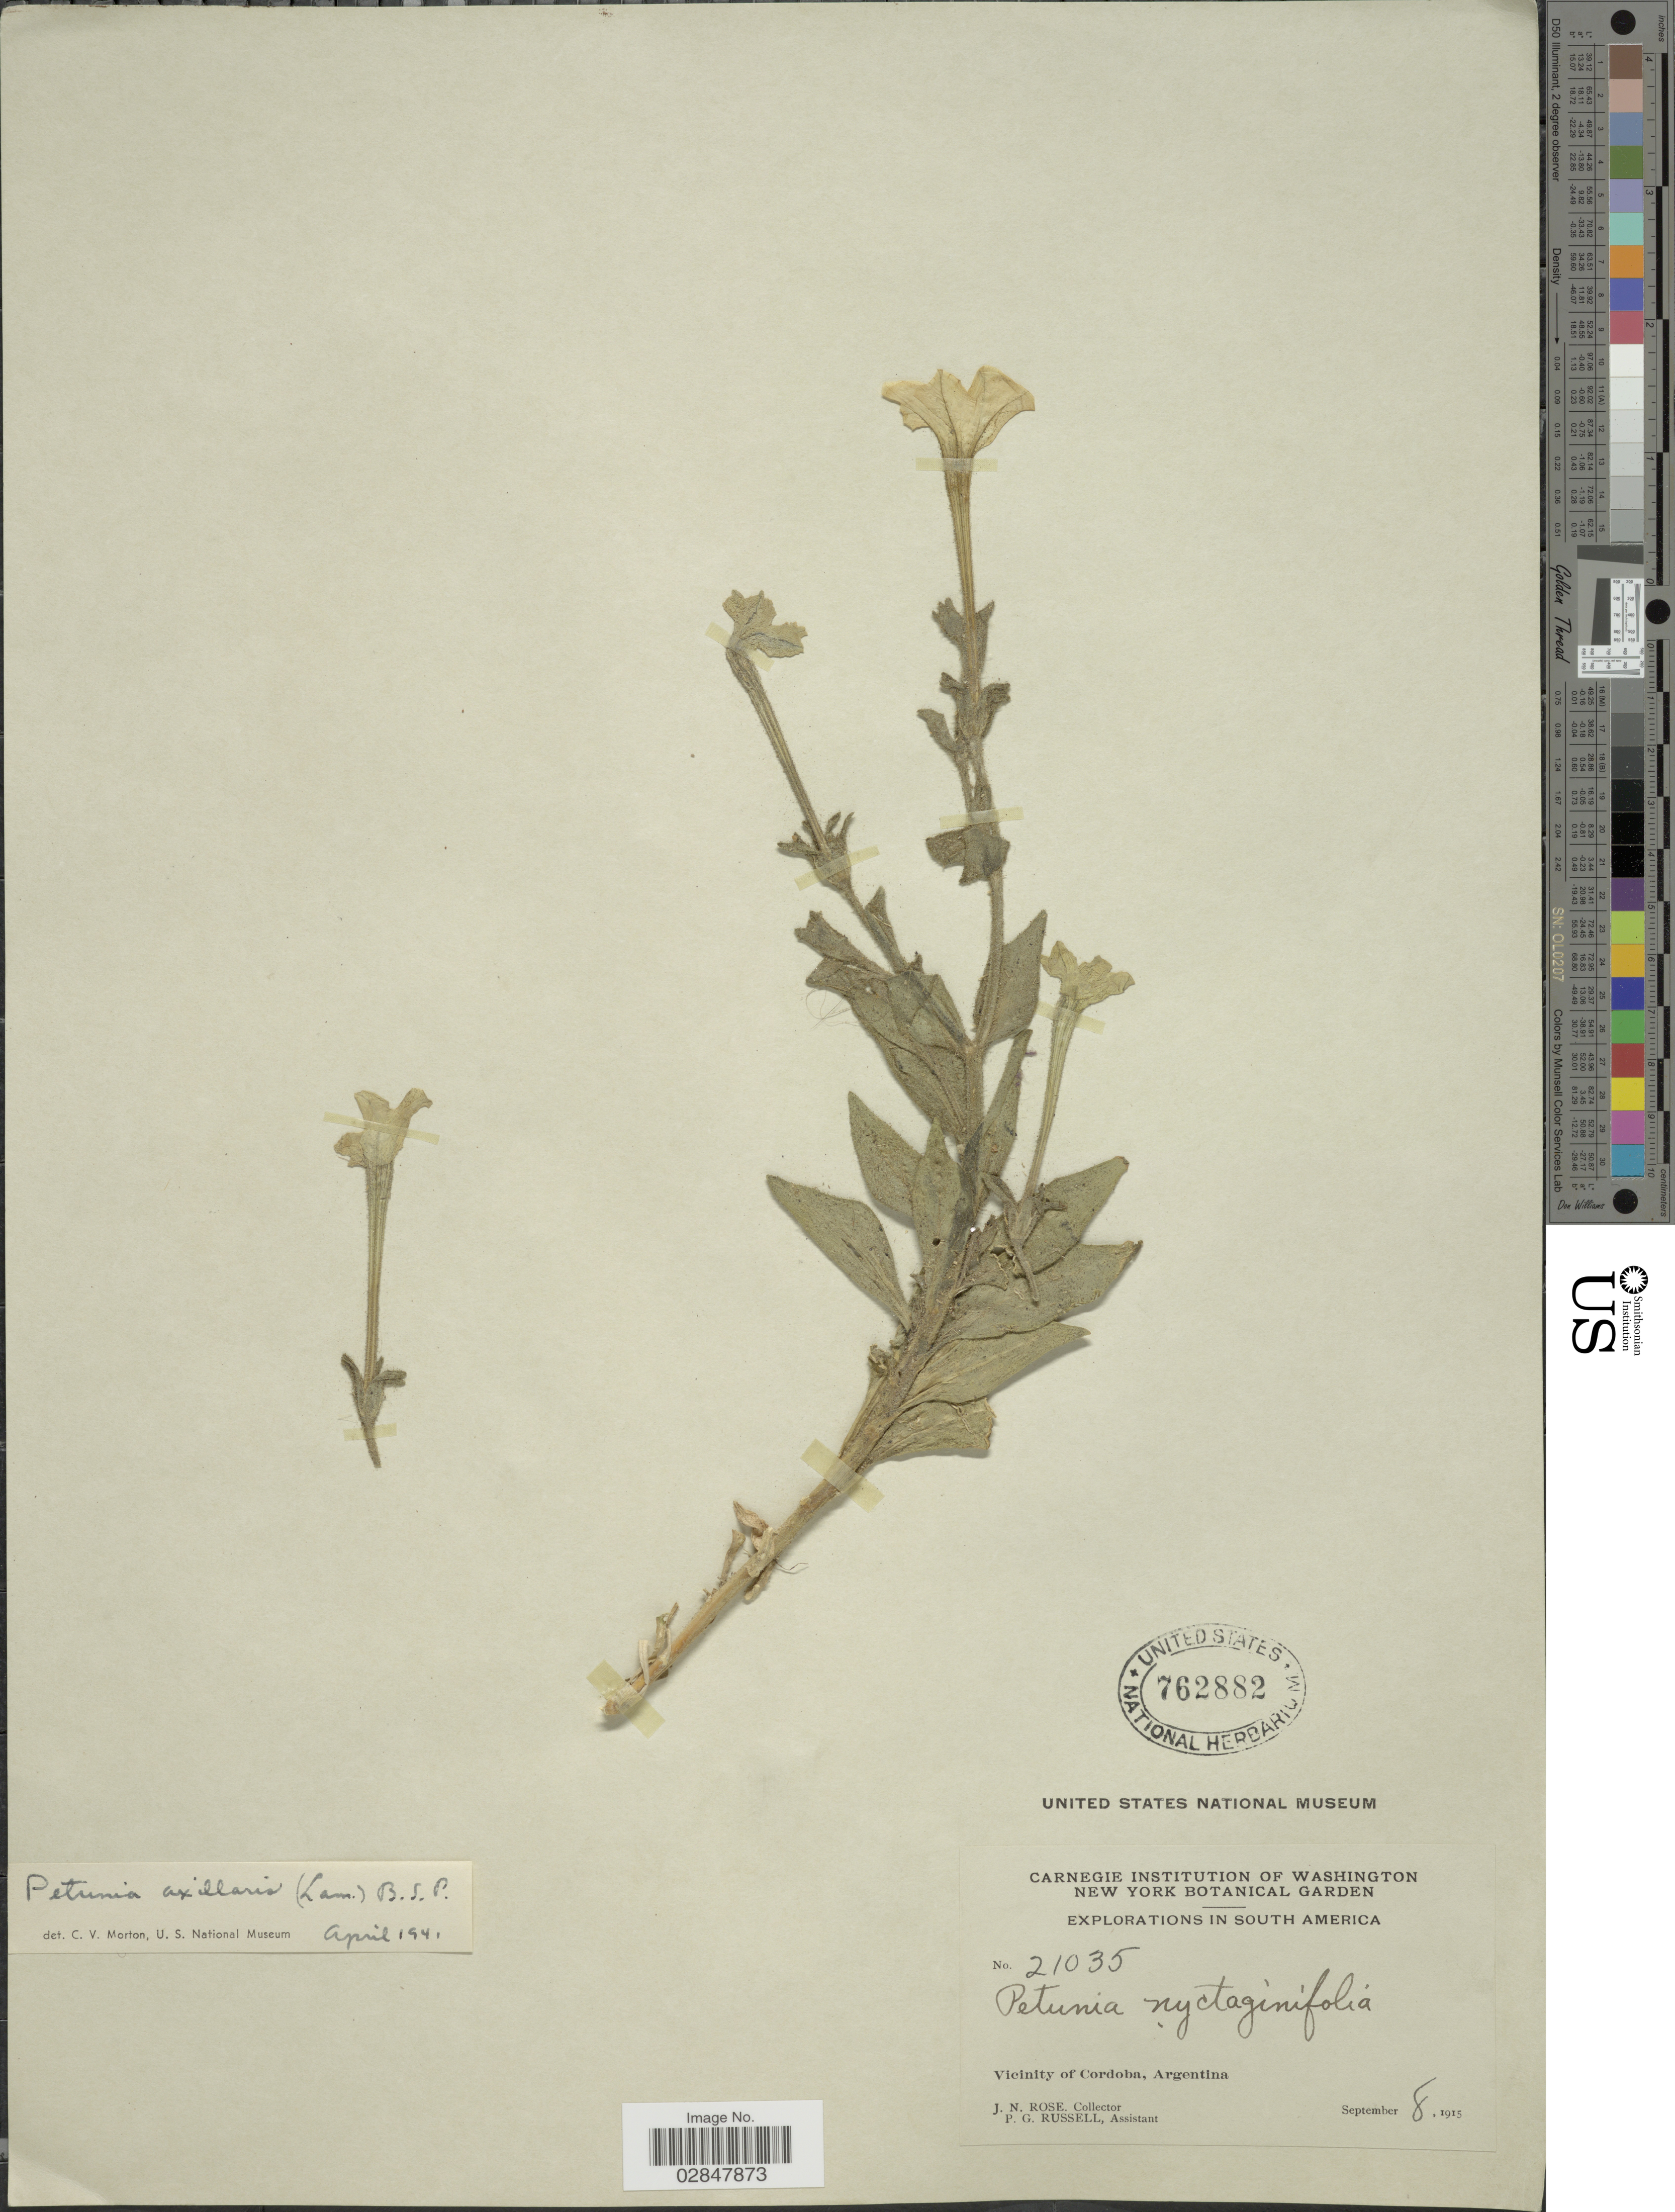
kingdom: Plantae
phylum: Tracheophyta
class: Magnoliopsida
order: Solanales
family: Solanaceae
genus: Petunia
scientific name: Petunia axillaris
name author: (Lam.) Britton, Stearns & Poggenb.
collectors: J. N. Rose & P. G. Russell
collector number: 21035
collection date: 1915-09-08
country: Argentina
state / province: Cordoba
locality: Vicinity of Cordoba.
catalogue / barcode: US 762882